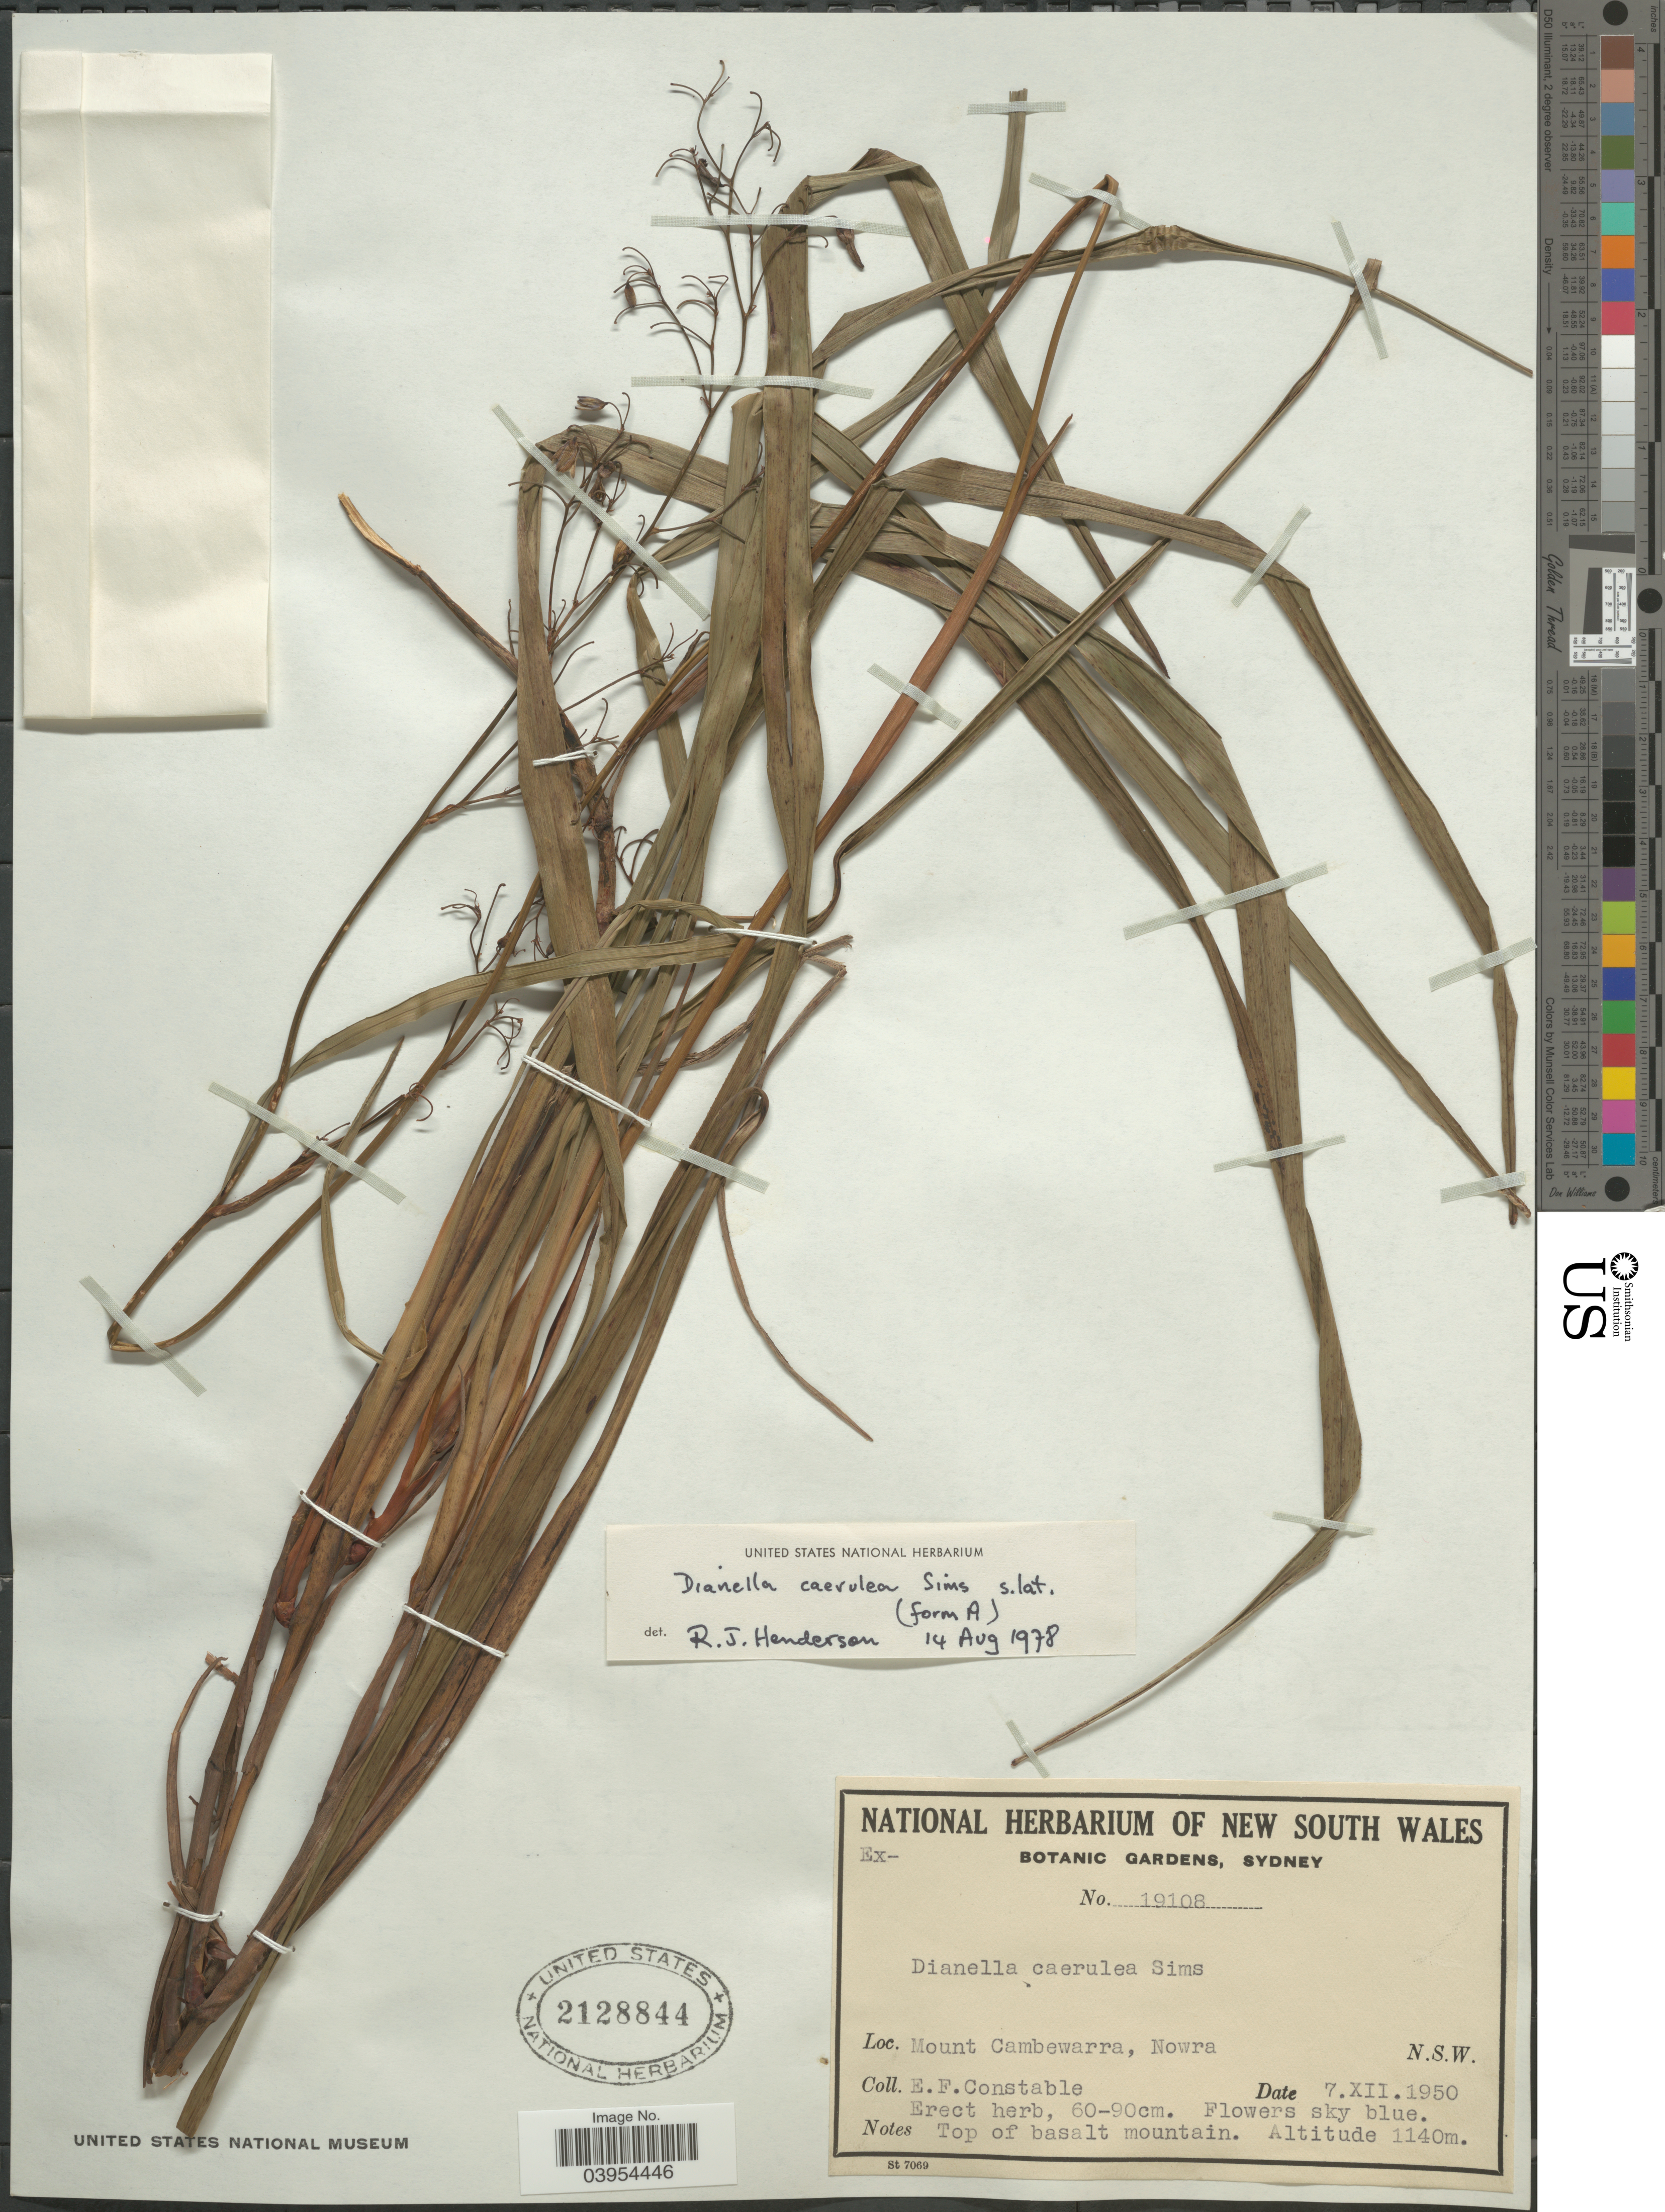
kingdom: Plantae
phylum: Tracheophyta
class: Liliopsida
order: Asparagales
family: Asphodelaceae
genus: Dianella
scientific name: Dianella coerulea Willd., orth. var.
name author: Willd.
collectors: E. F. Constable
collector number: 19108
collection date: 1950-12-07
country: Australia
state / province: New South Wales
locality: Mount Cambewarra, Nowra. N.S.W.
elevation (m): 1140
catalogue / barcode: US 2128844